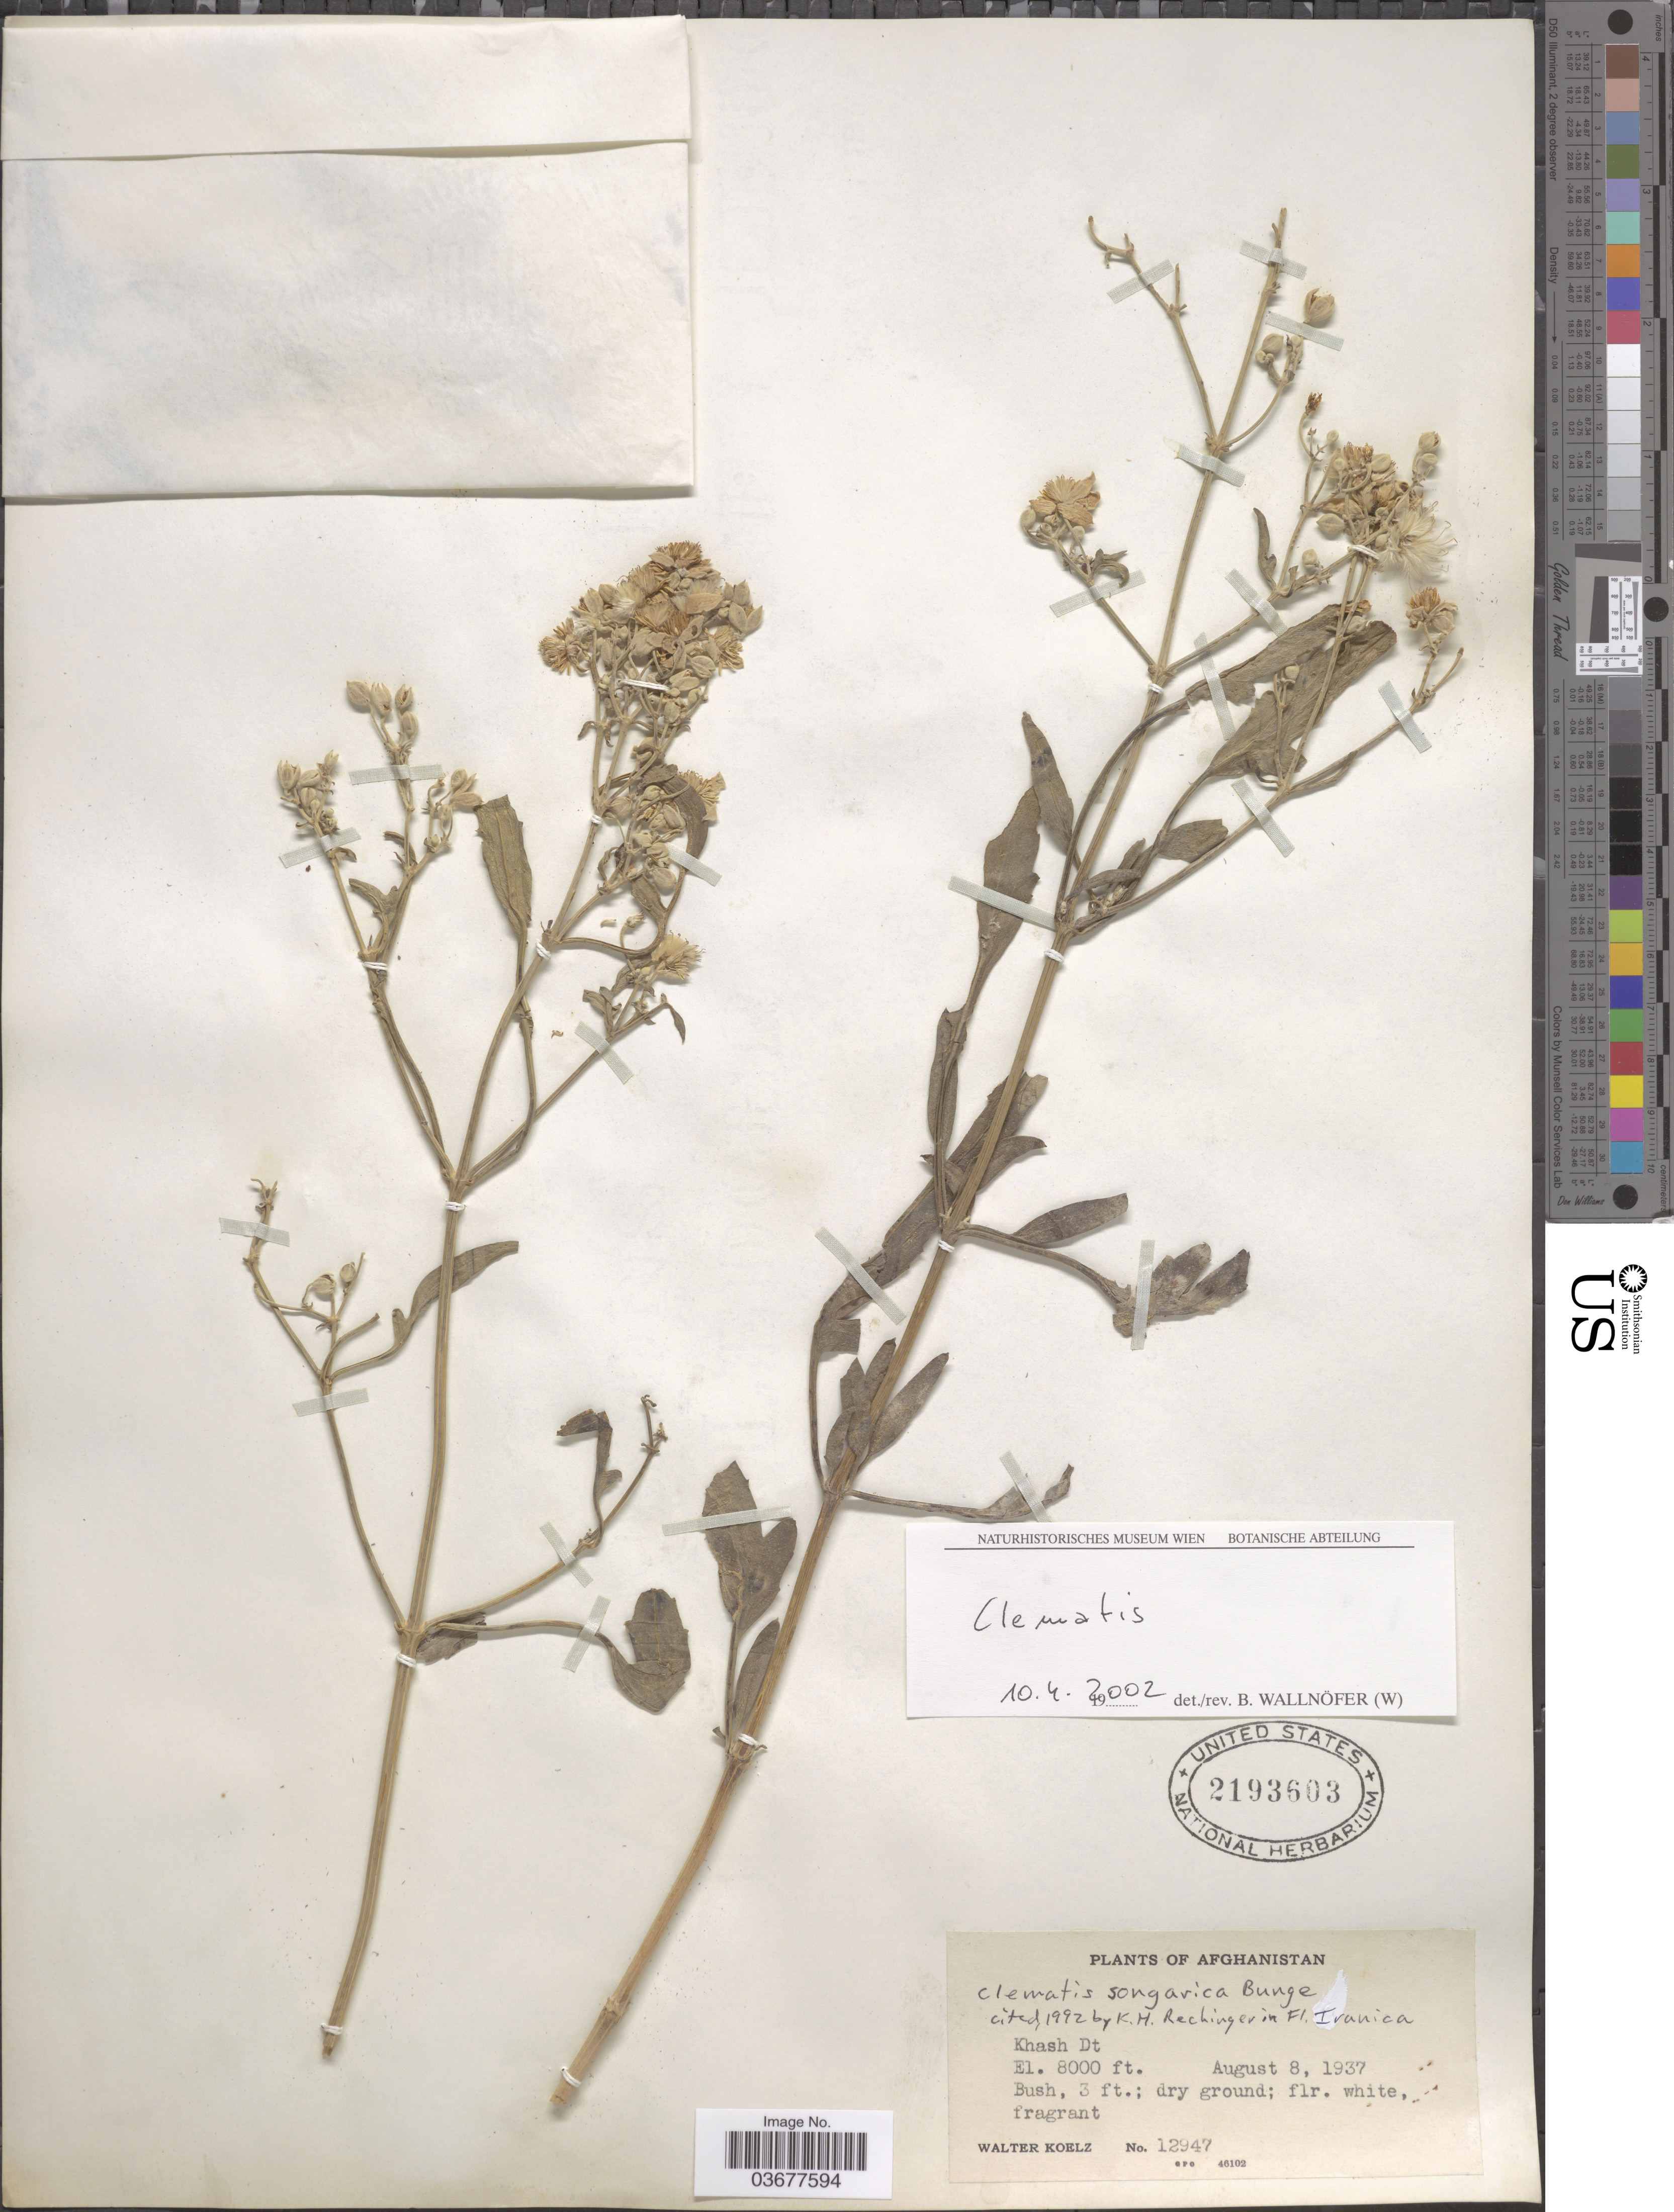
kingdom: Plantae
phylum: Tracheophyta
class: Magnoliopsida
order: Ranunculales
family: Ranunculaceae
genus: Clematis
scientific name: Clematis songarica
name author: Siev. & Steud.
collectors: W. N. Koelz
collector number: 12947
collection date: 1937-08-08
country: Afghanistan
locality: Khash Dt.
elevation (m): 2438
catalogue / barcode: US 2193603